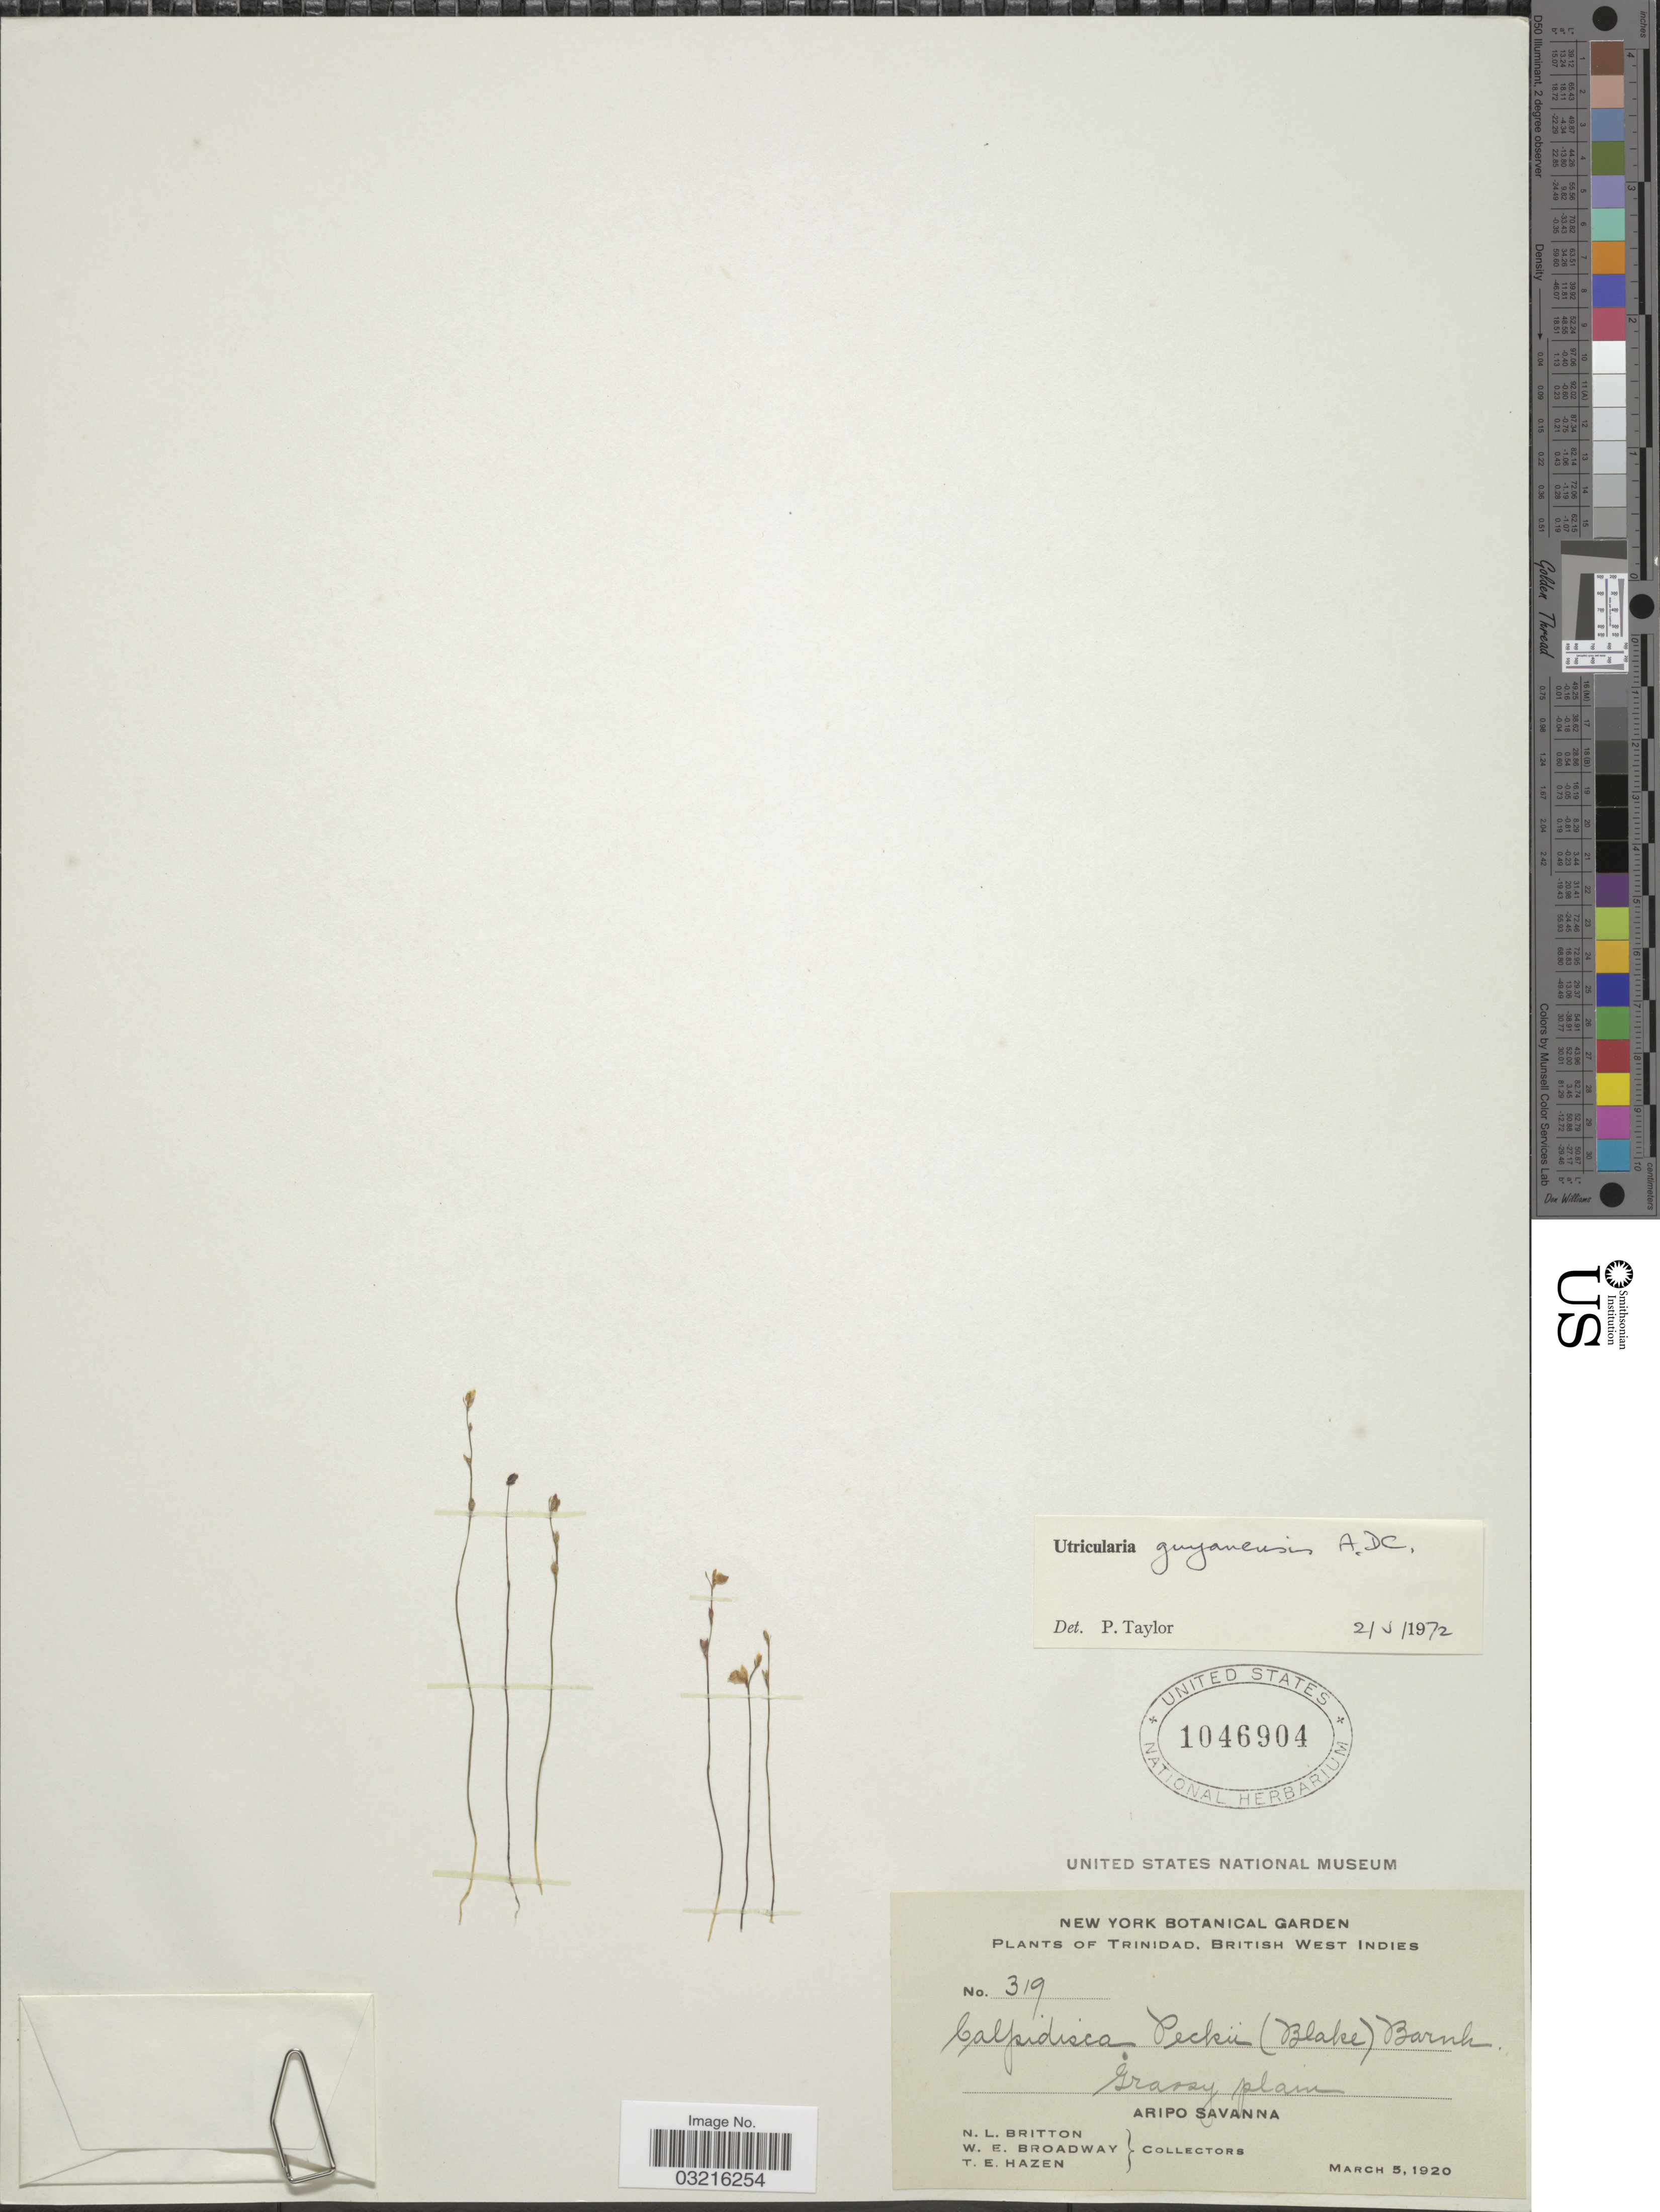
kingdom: Plantae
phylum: Tracheophyta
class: Magnoliopsida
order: Lamiales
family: Lentibulariaceae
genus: Utricularia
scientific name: Utricularia guyanensis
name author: A. DC.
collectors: N. Britton, W. E. Broadway & T. E. Hazen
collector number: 319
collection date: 1920-03-05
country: Trinidad and Tobago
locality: Trinidad, British West Indies. Aripo Savanna.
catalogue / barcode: US 1046904